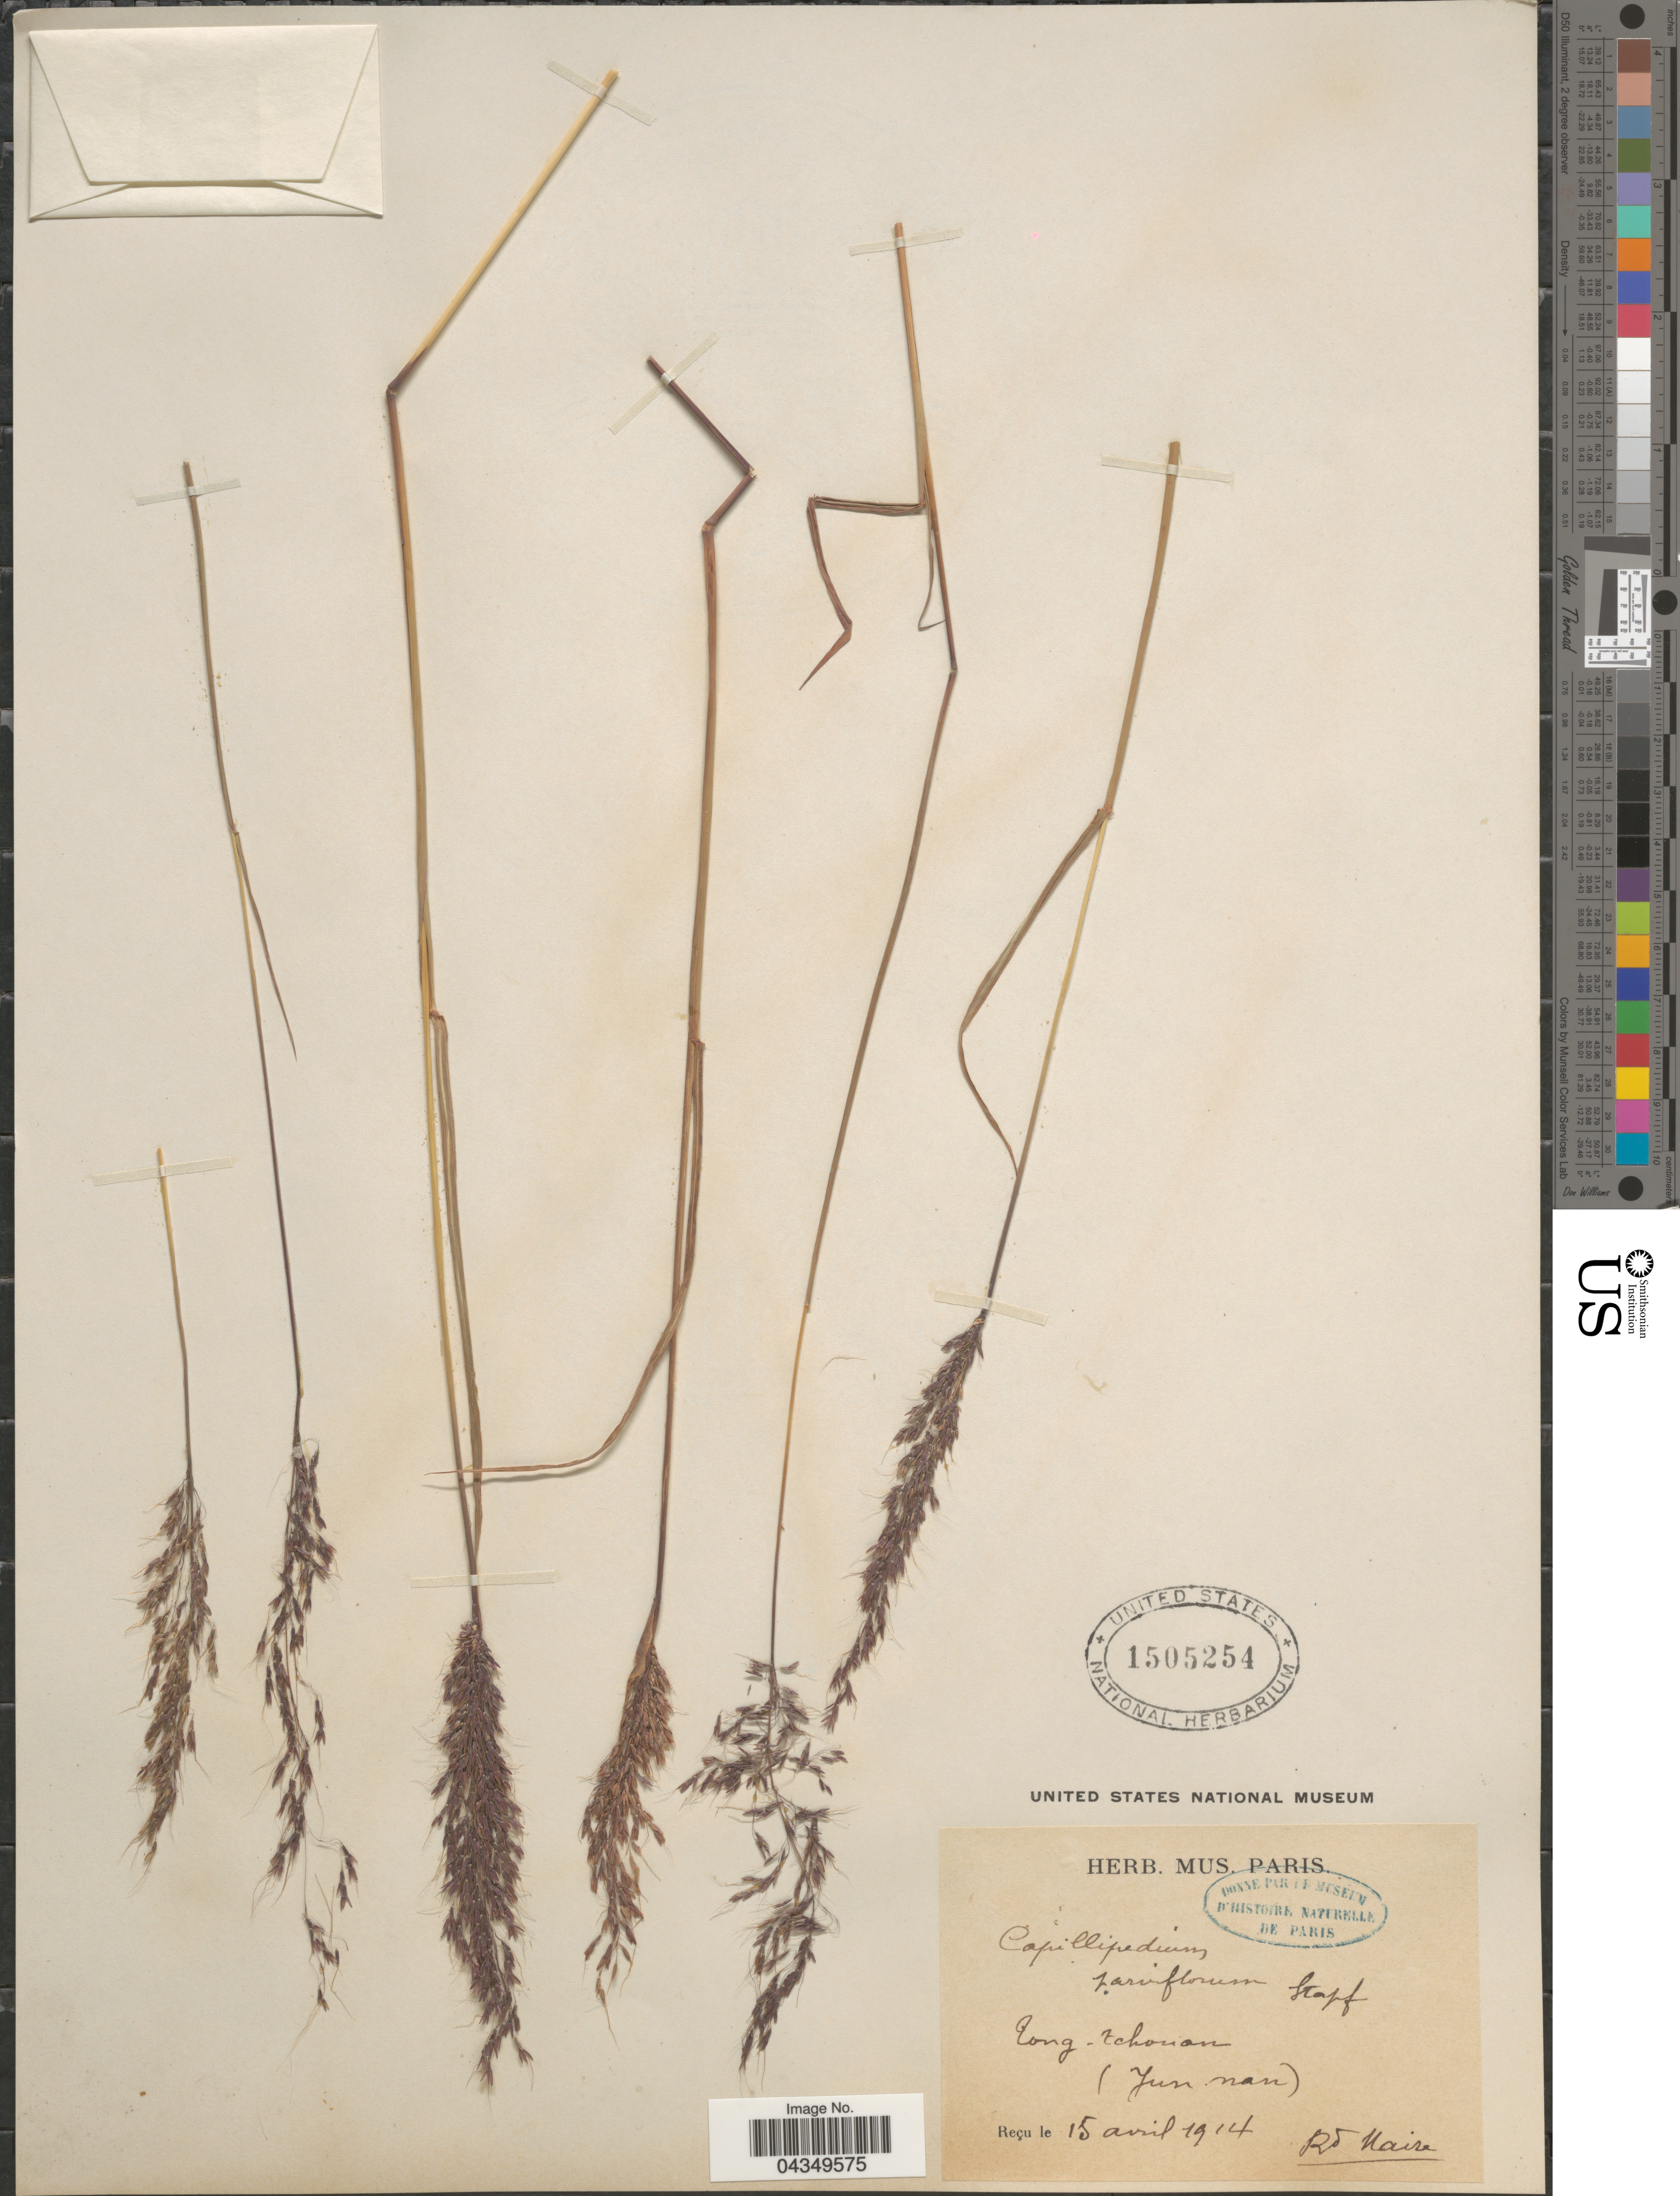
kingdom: Plantae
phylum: Tracheophyta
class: Liliopsida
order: Poales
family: Poaceae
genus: Capillipedium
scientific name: Capillipedium parviflorum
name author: (R. Br.) Stapf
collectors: R. Maire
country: China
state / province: Yunnan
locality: Tong-tchouan. (Yun nan).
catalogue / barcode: US 1505254